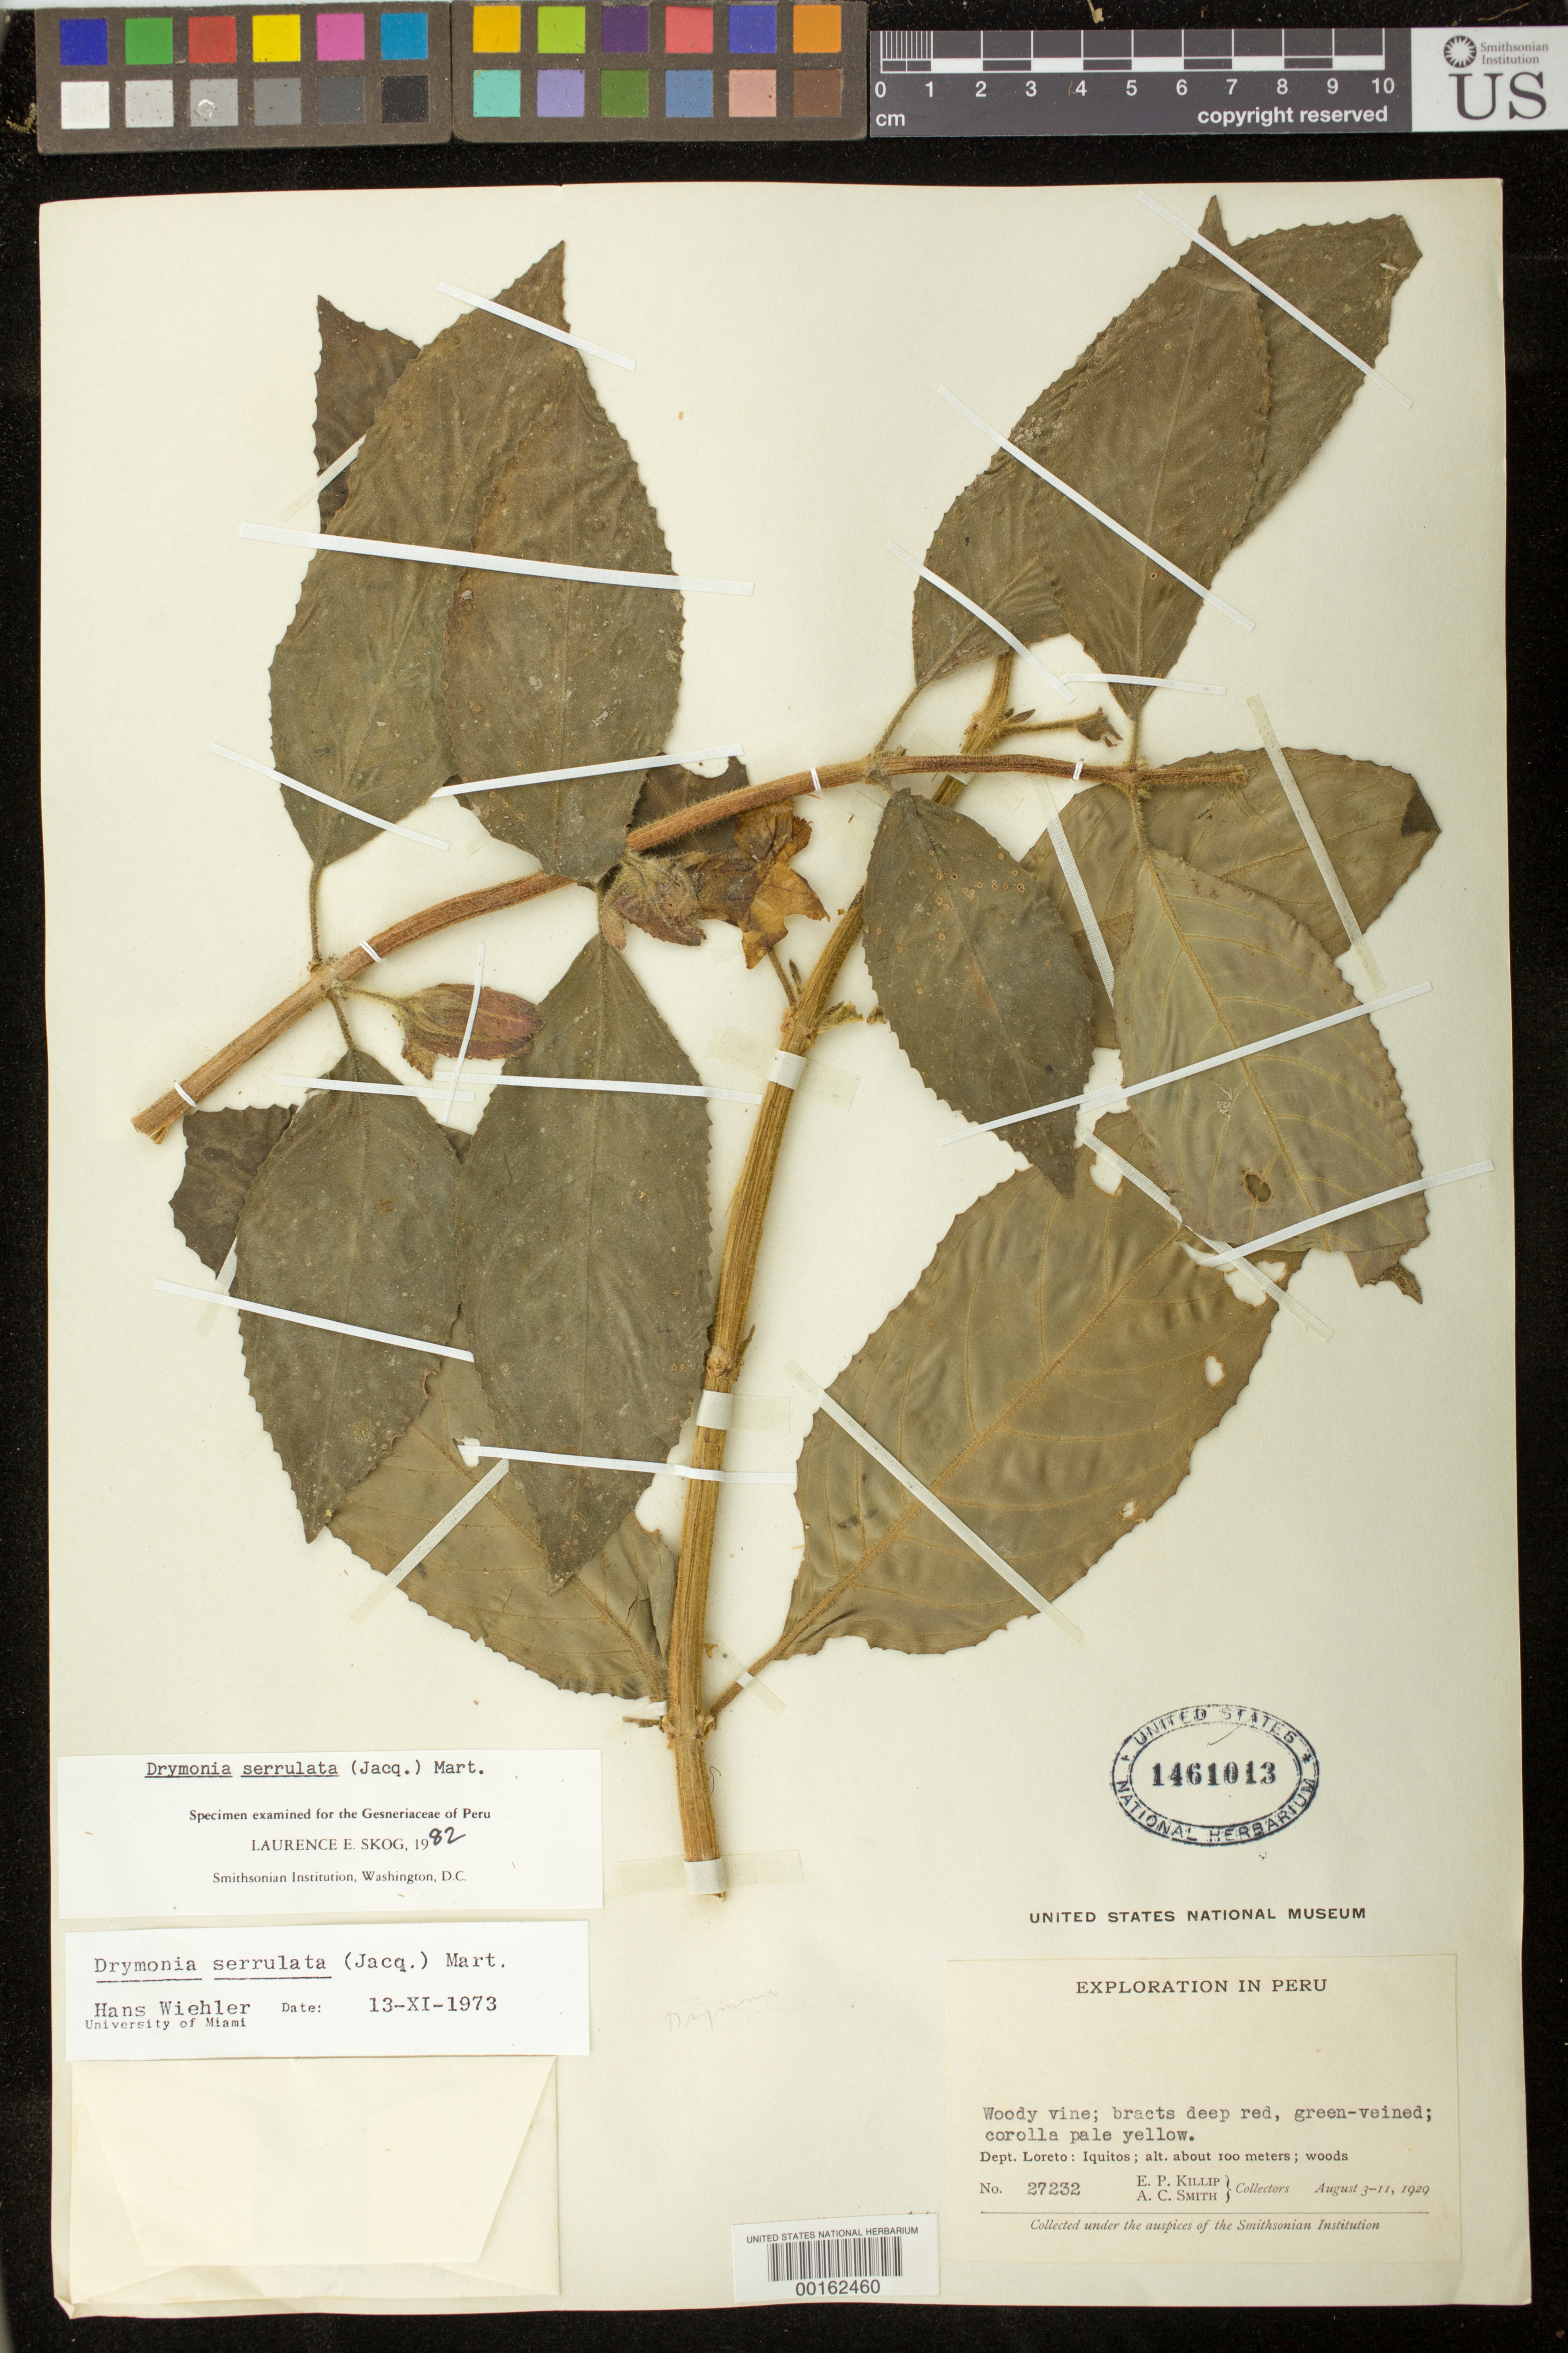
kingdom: Plantae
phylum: Tracheophyta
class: Magnoliopsida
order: Lamiales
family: Gesneriaceae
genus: Drymonia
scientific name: Drymonia serrulata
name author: (Jacq.) Mart.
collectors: E. P. Killip & A. C. Smith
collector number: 27232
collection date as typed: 3-11 Aug 1929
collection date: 1929-08-03/1929-08-11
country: Peru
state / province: Loreto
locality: Iquitos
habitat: Woods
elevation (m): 100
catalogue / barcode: US 1461013